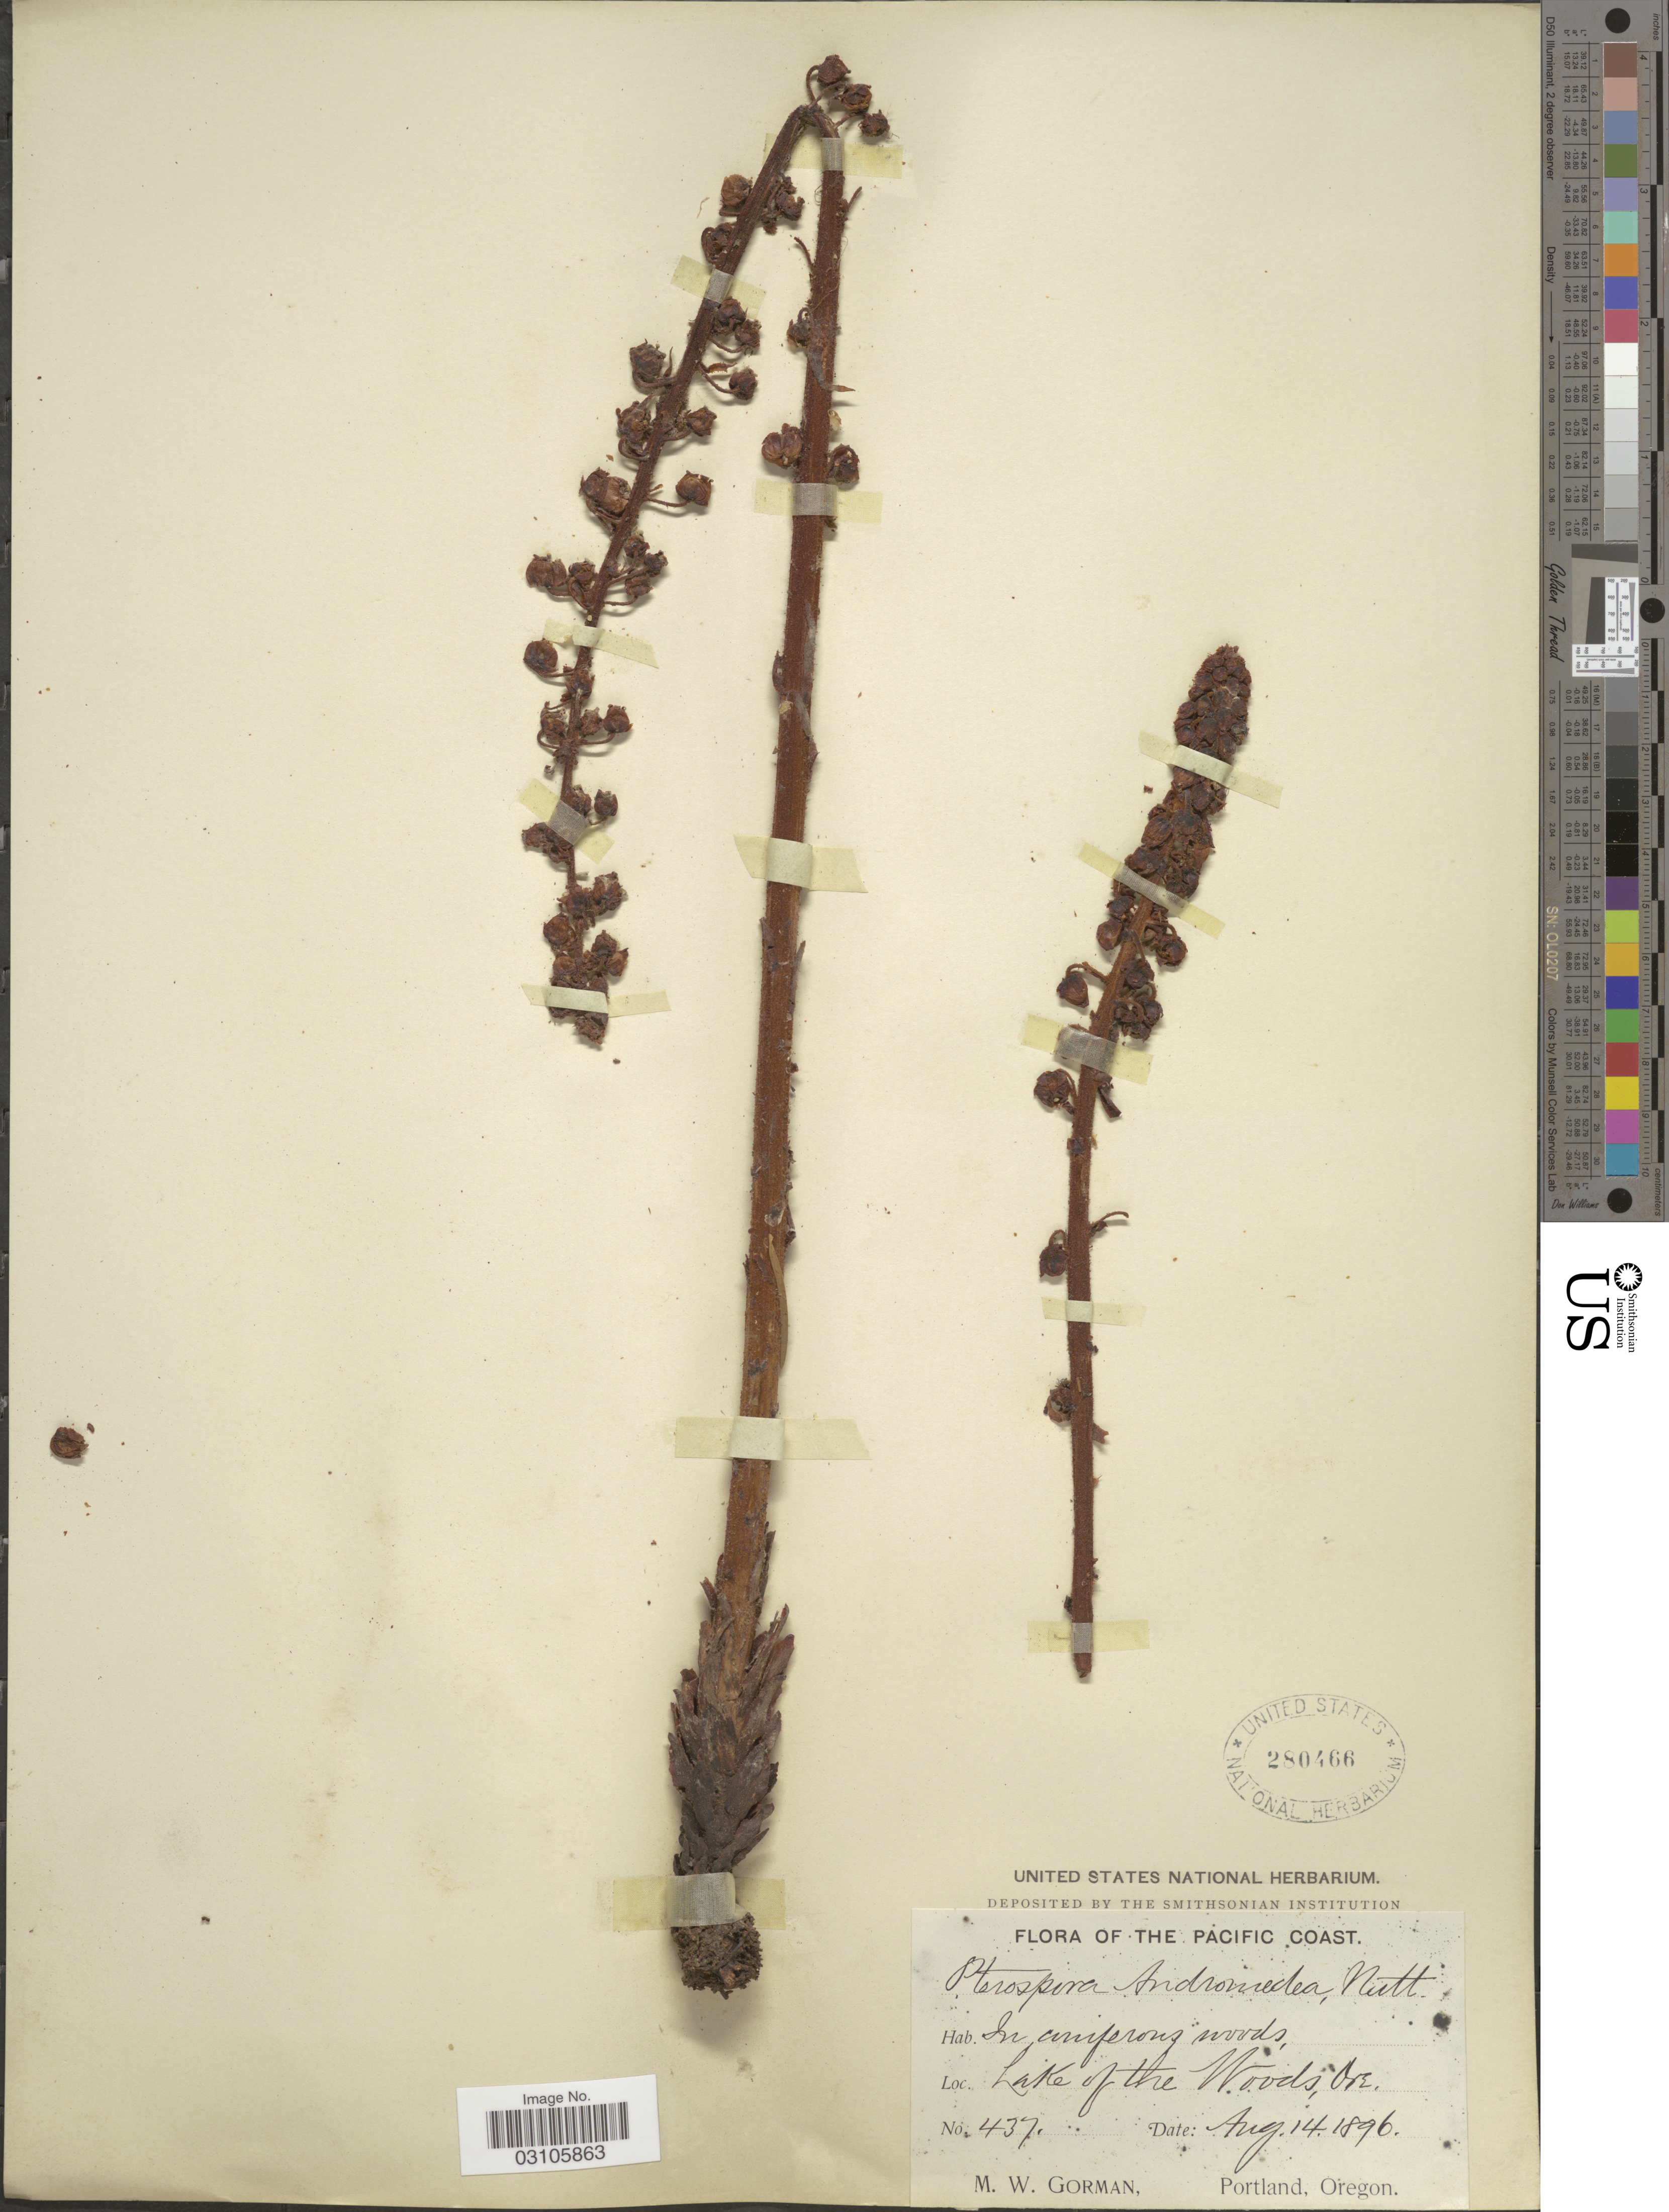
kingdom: Plantae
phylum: Tracheophyta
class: Magnoliopsida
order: Ericales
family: Ericaceae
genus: Pterospora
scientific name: Pterospora andromedea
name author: Nutt.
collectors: M. W. Gorman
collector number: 437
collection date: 1896-08-14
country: United States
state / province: Oregon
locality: The Pacific Coast. Lake of the Woods, Ore.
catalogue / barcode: US 280466